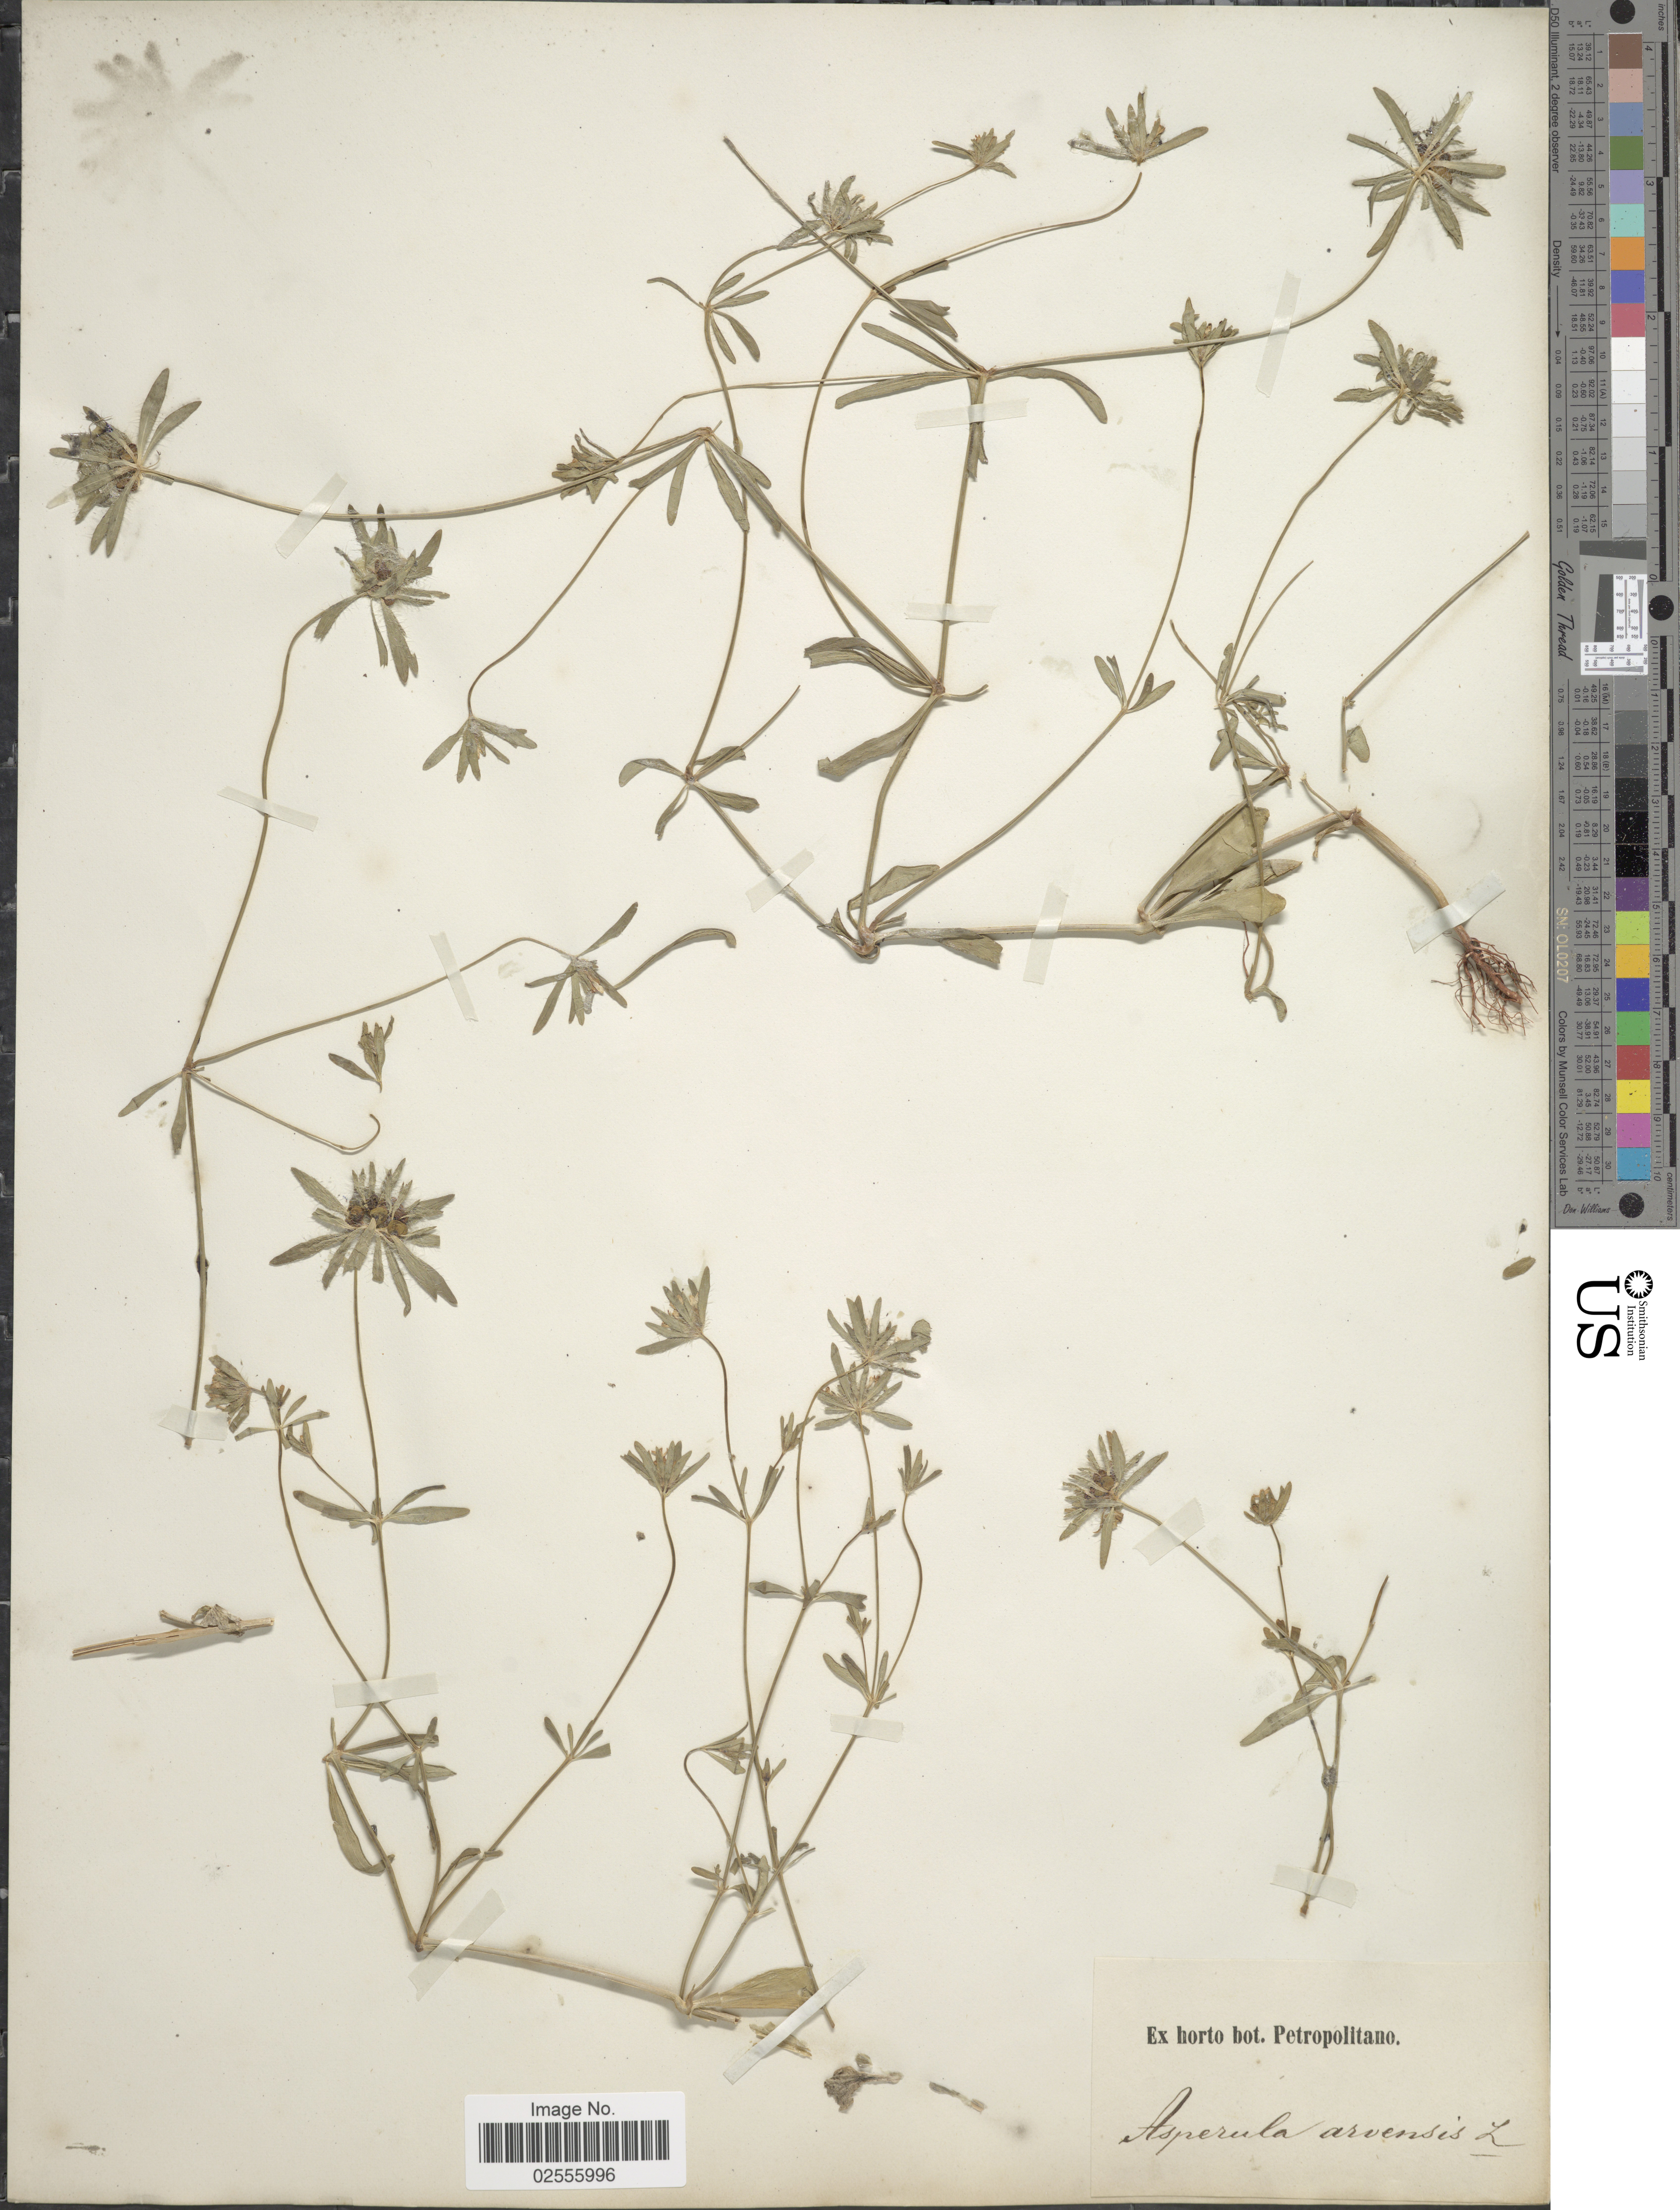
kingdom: Plantae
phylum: Tracheophyta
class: Magnoliopsida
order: Gentianales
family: Rubiaceae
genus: Asperula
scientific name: Asperula arvensis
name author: L.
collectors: ex Horto Bot. Petropolitano